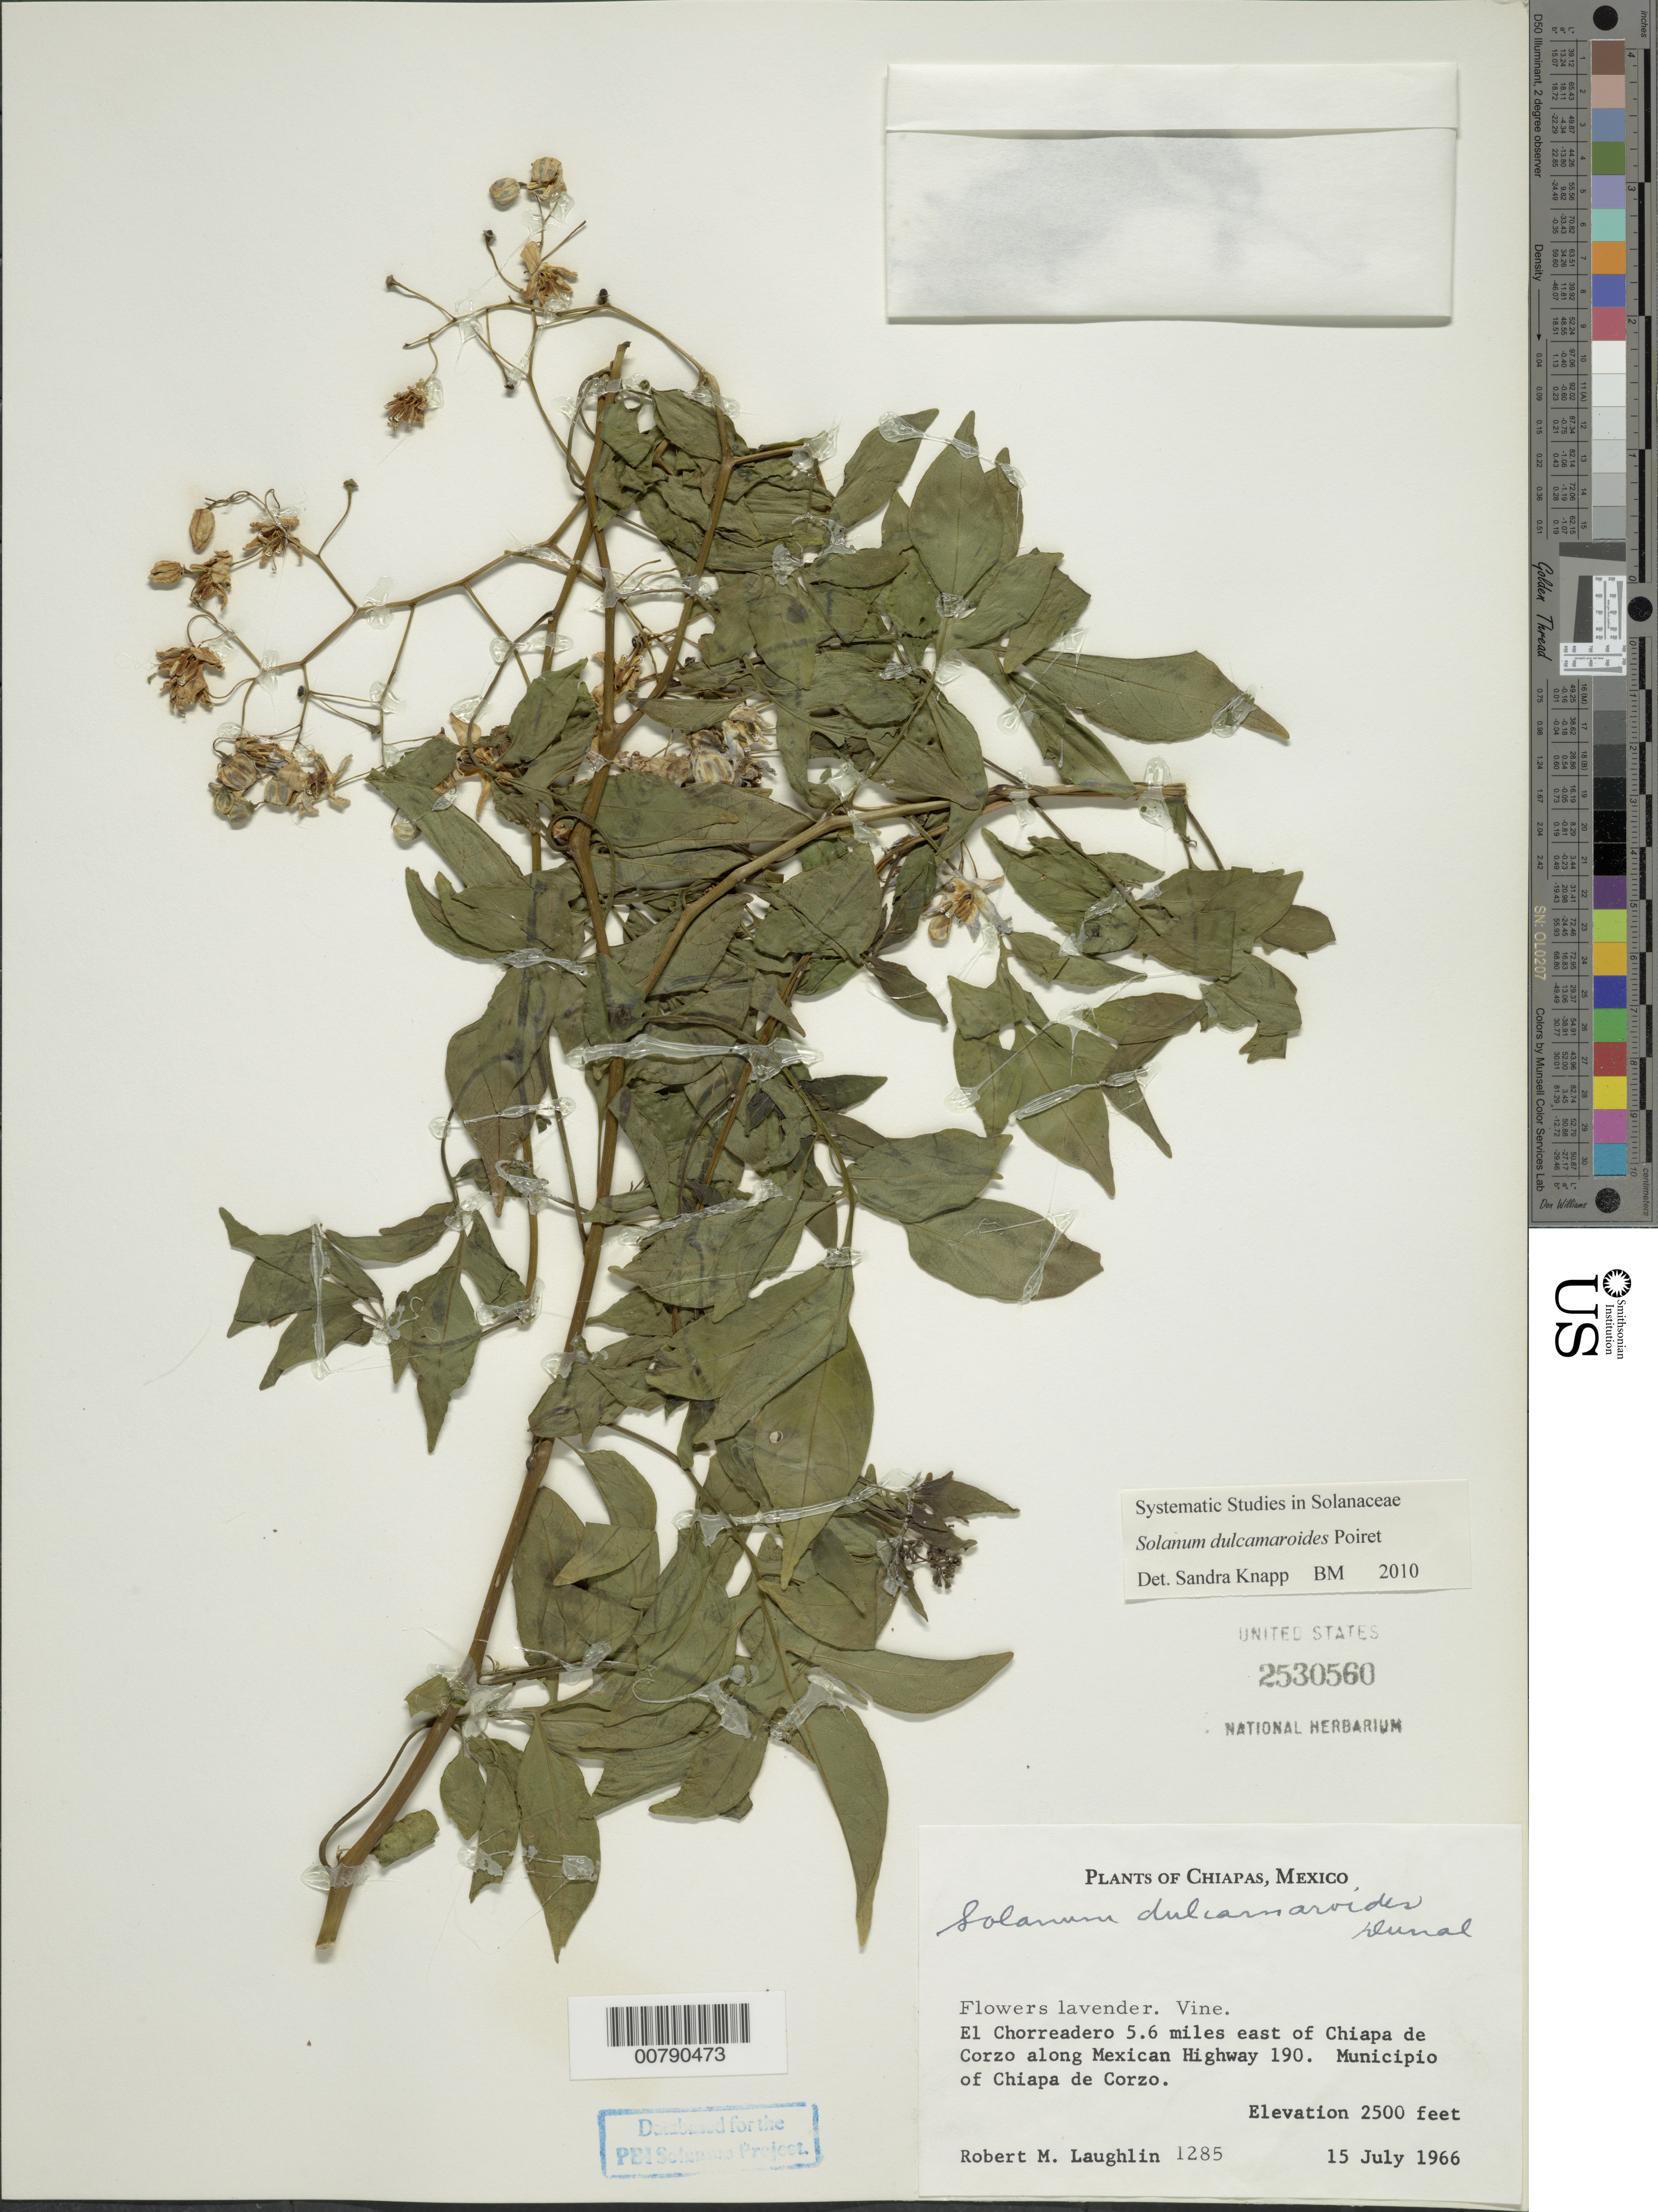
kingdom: Plantae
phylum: Tracheophyta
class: Magnoliopsida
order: Solanales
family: Solanaceae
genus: Solanum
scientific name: Solanum dulcamaroides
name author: Dunal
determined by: Knapp, S. D.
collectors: R. M. Laughlin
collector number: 1285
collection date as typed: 15 Jul 1966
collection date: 1966-07-15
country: Mexico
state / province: Chiapas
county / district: Chiapa de Corzo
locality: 5.6 miles east of Chiapa de Corzo along Mexican Highway 190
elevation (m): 762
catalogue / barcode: US 2530560